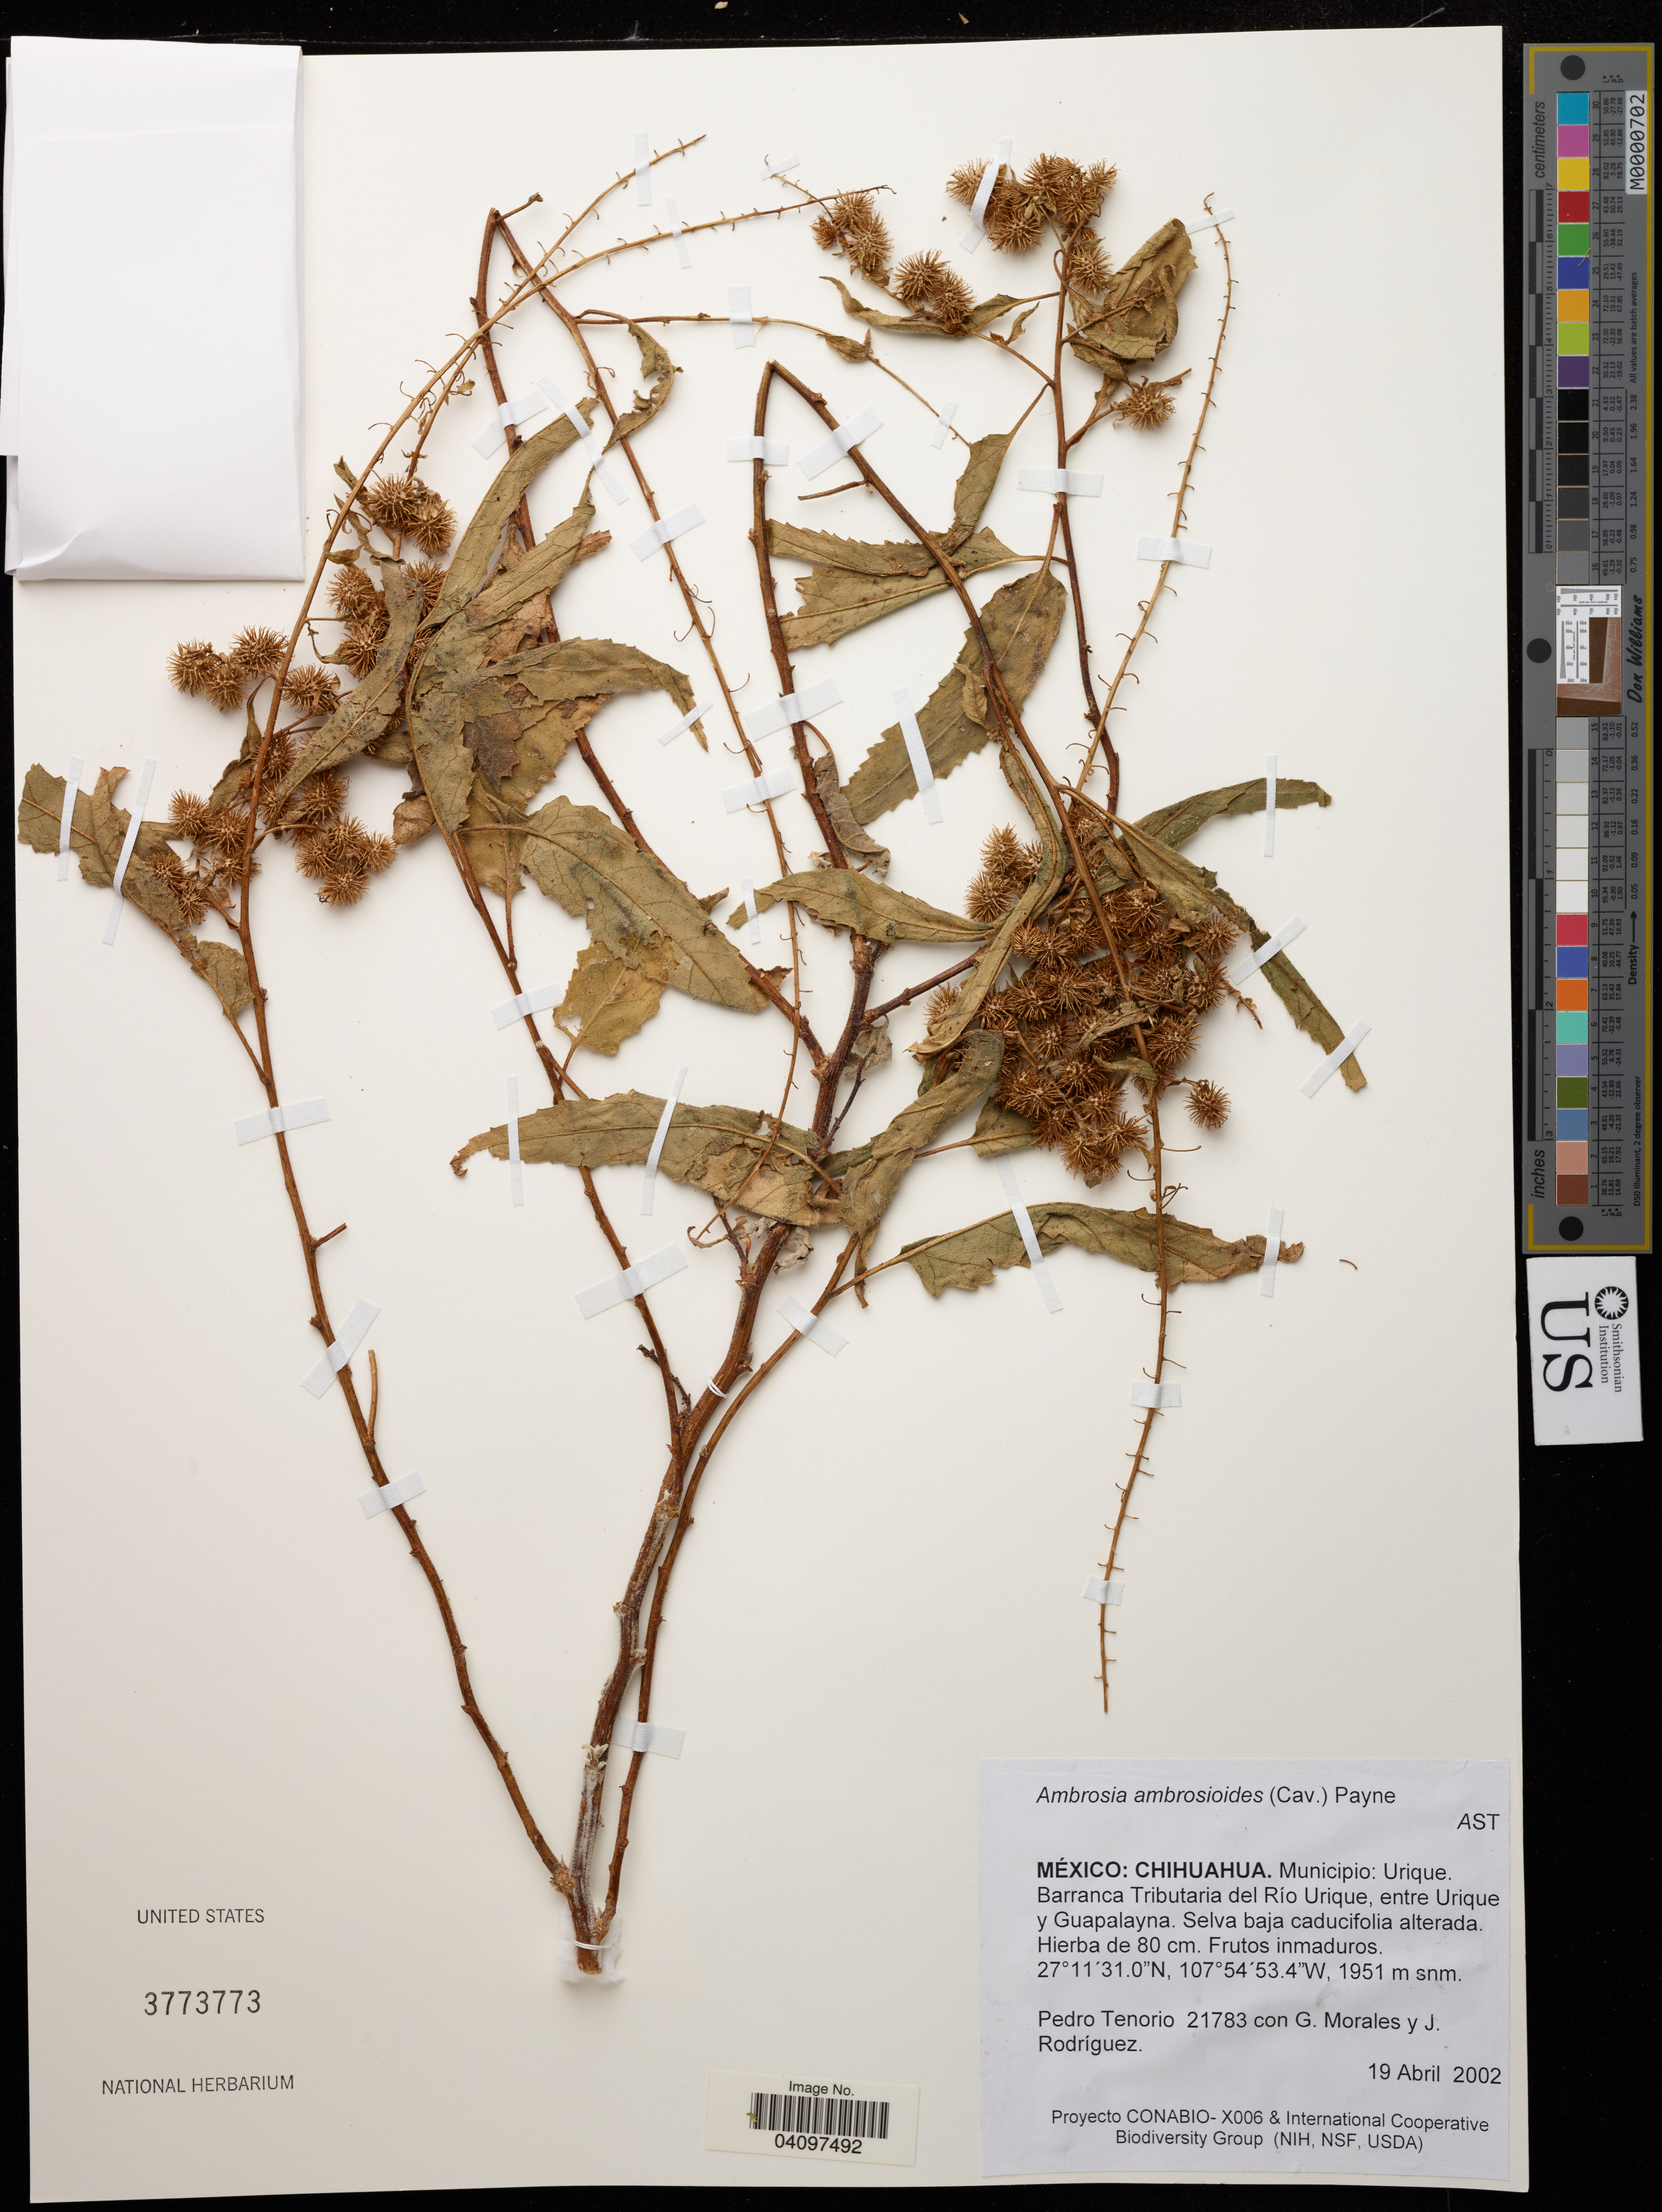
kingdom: Plantae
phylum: Tracheophyta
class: Magnoliopsida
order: Asterales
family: Asteraceae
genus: Ambrosia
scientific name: Ambrosia ambrosioides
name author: (Cav.) W.W.Payne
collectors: Tenorio, P., G. Morales & J. Rodríguez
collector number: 21783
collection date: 2002-04-19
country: Mexico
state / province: Chihuahua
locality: Municipio: Urique, Barranca Tributaria del Río Urique, entre Urique y Guapalayna.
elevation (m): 1951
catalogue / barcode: US 3773773